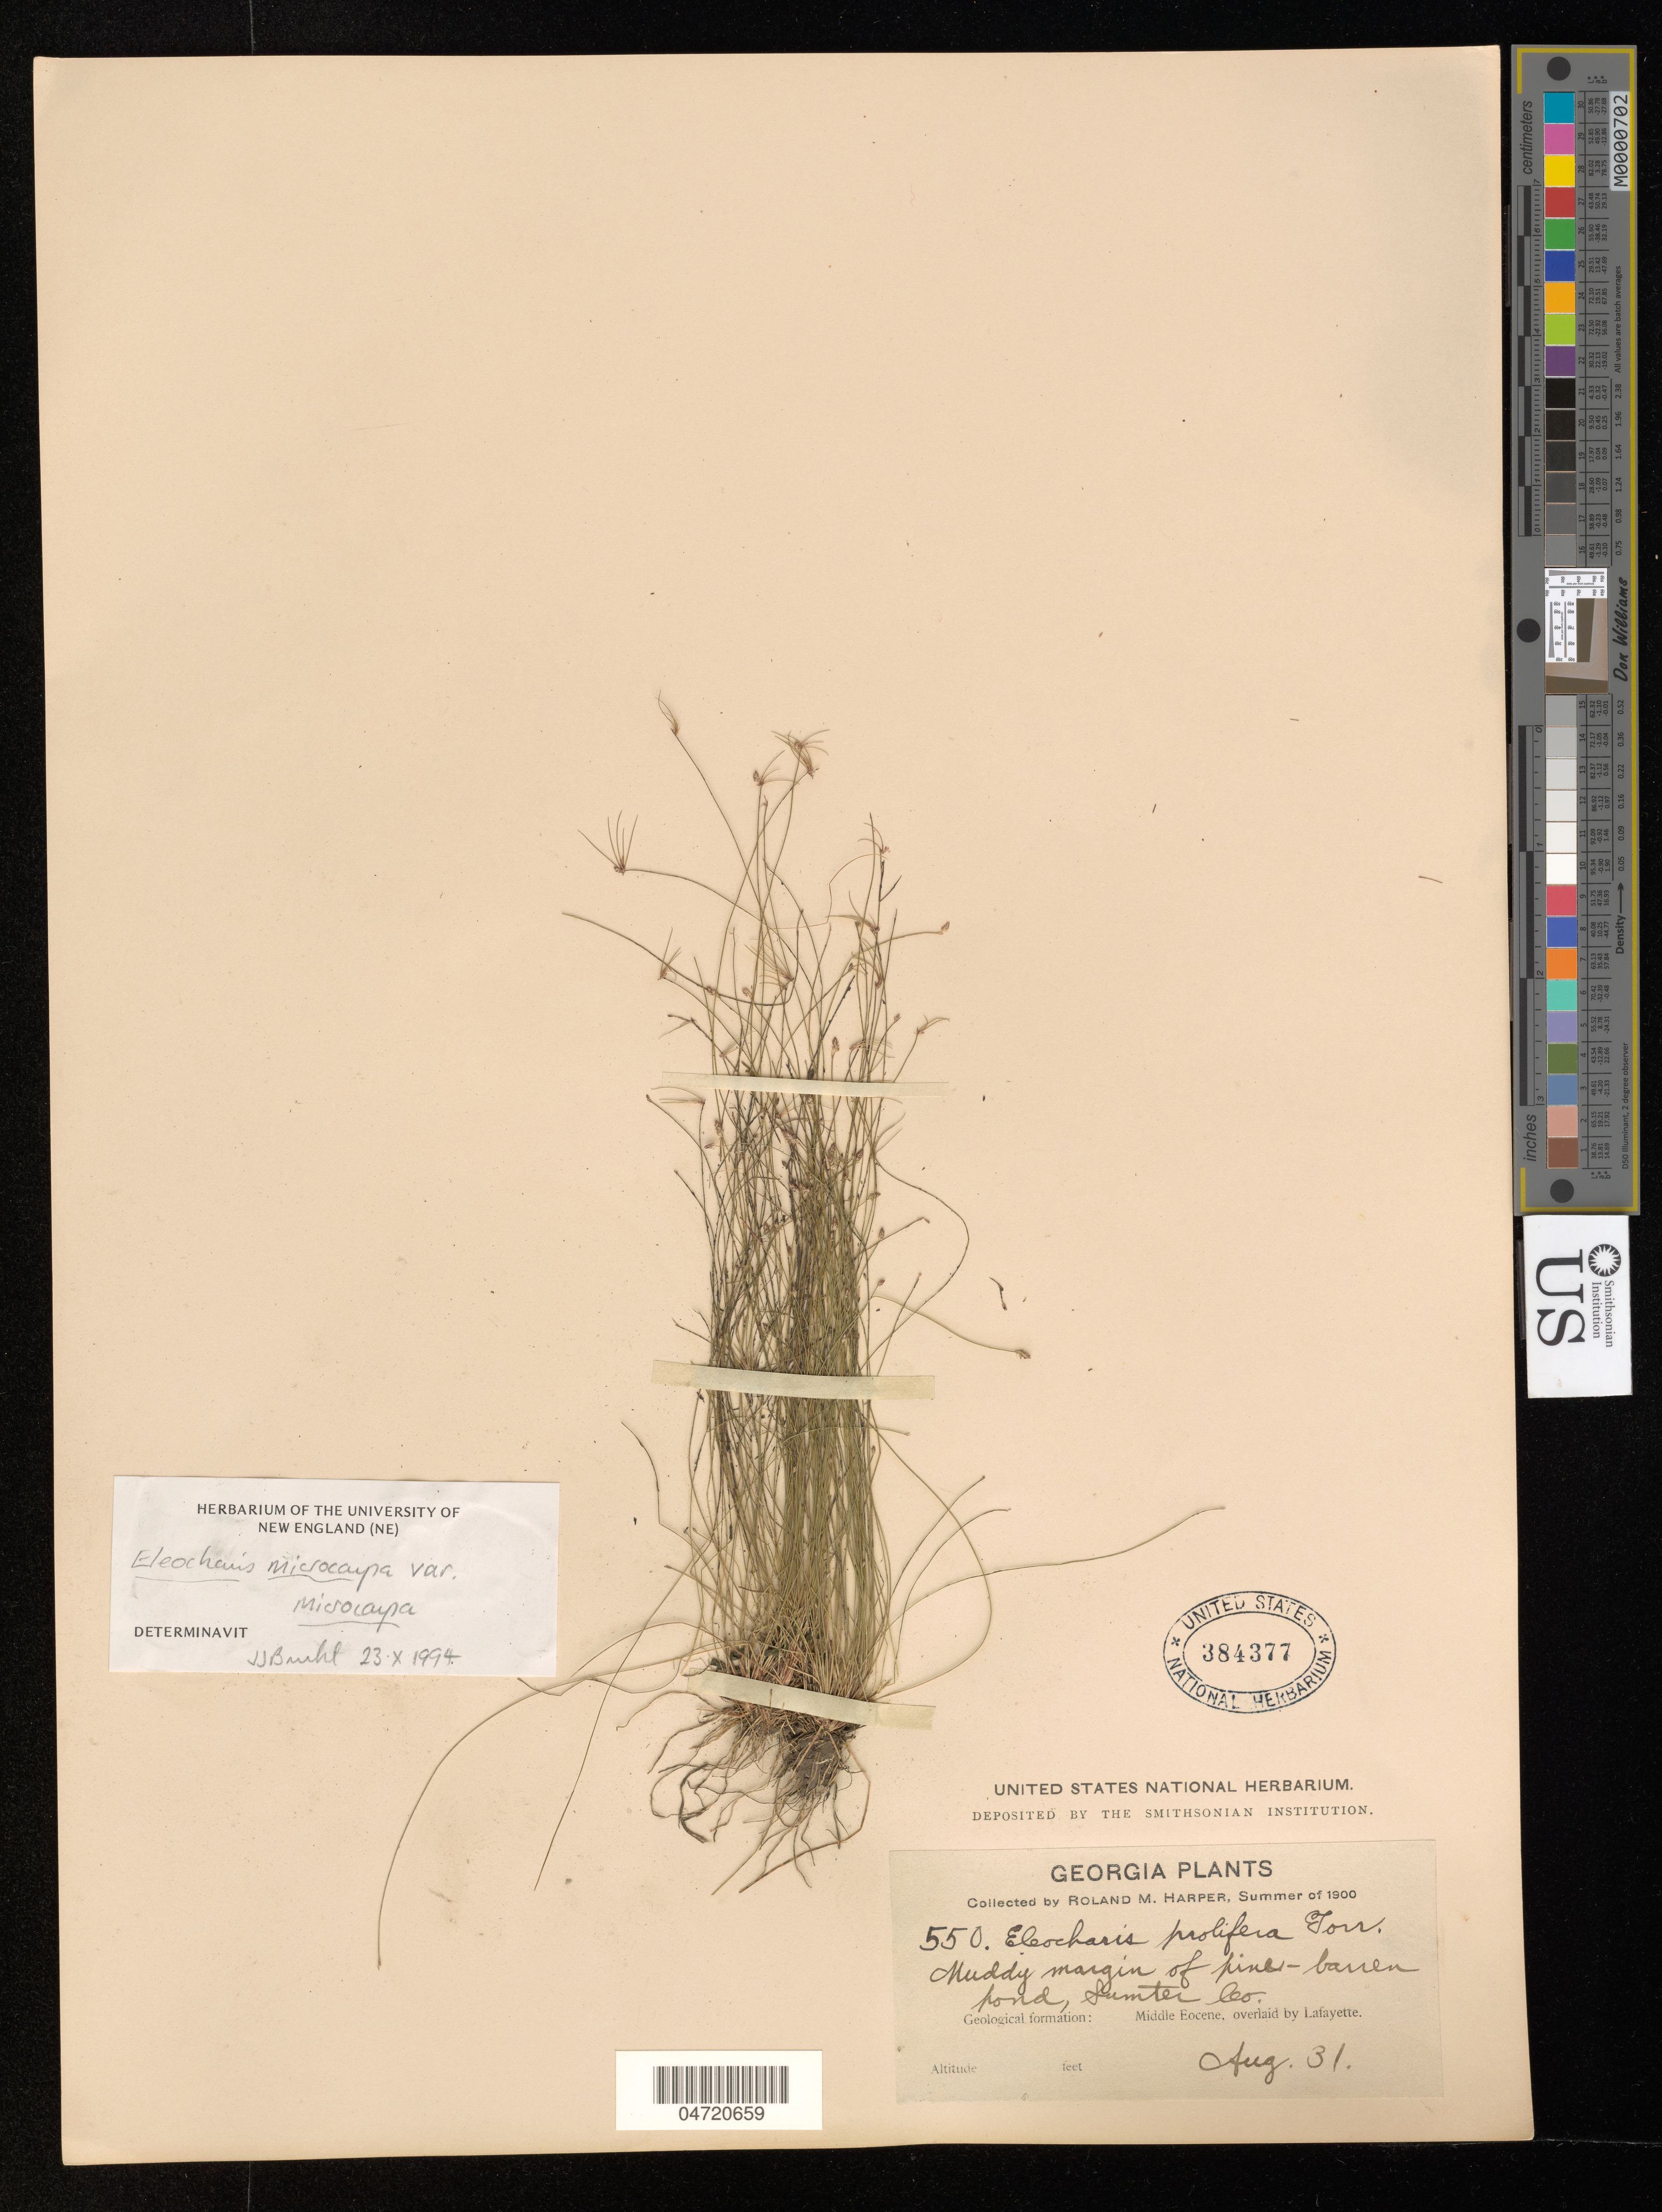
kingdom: Plantae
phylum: Tracheophyta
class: Liliopsida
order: Poales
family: Cyperaceae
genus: Eleocharis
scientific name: Eleocharis microcarpa var. microcarpa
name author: Torr.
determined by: Bruhl, J. J., (NE), University of New England (AUSTRALIA)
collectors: R. M. Harper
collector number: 550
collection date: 1900-08-31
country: United States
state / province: Georgia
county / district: Sumter County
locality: Middle Eocene, overlaid by LaFayette.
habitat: Muddy margin of pine-barren pond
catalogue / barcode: US 384377